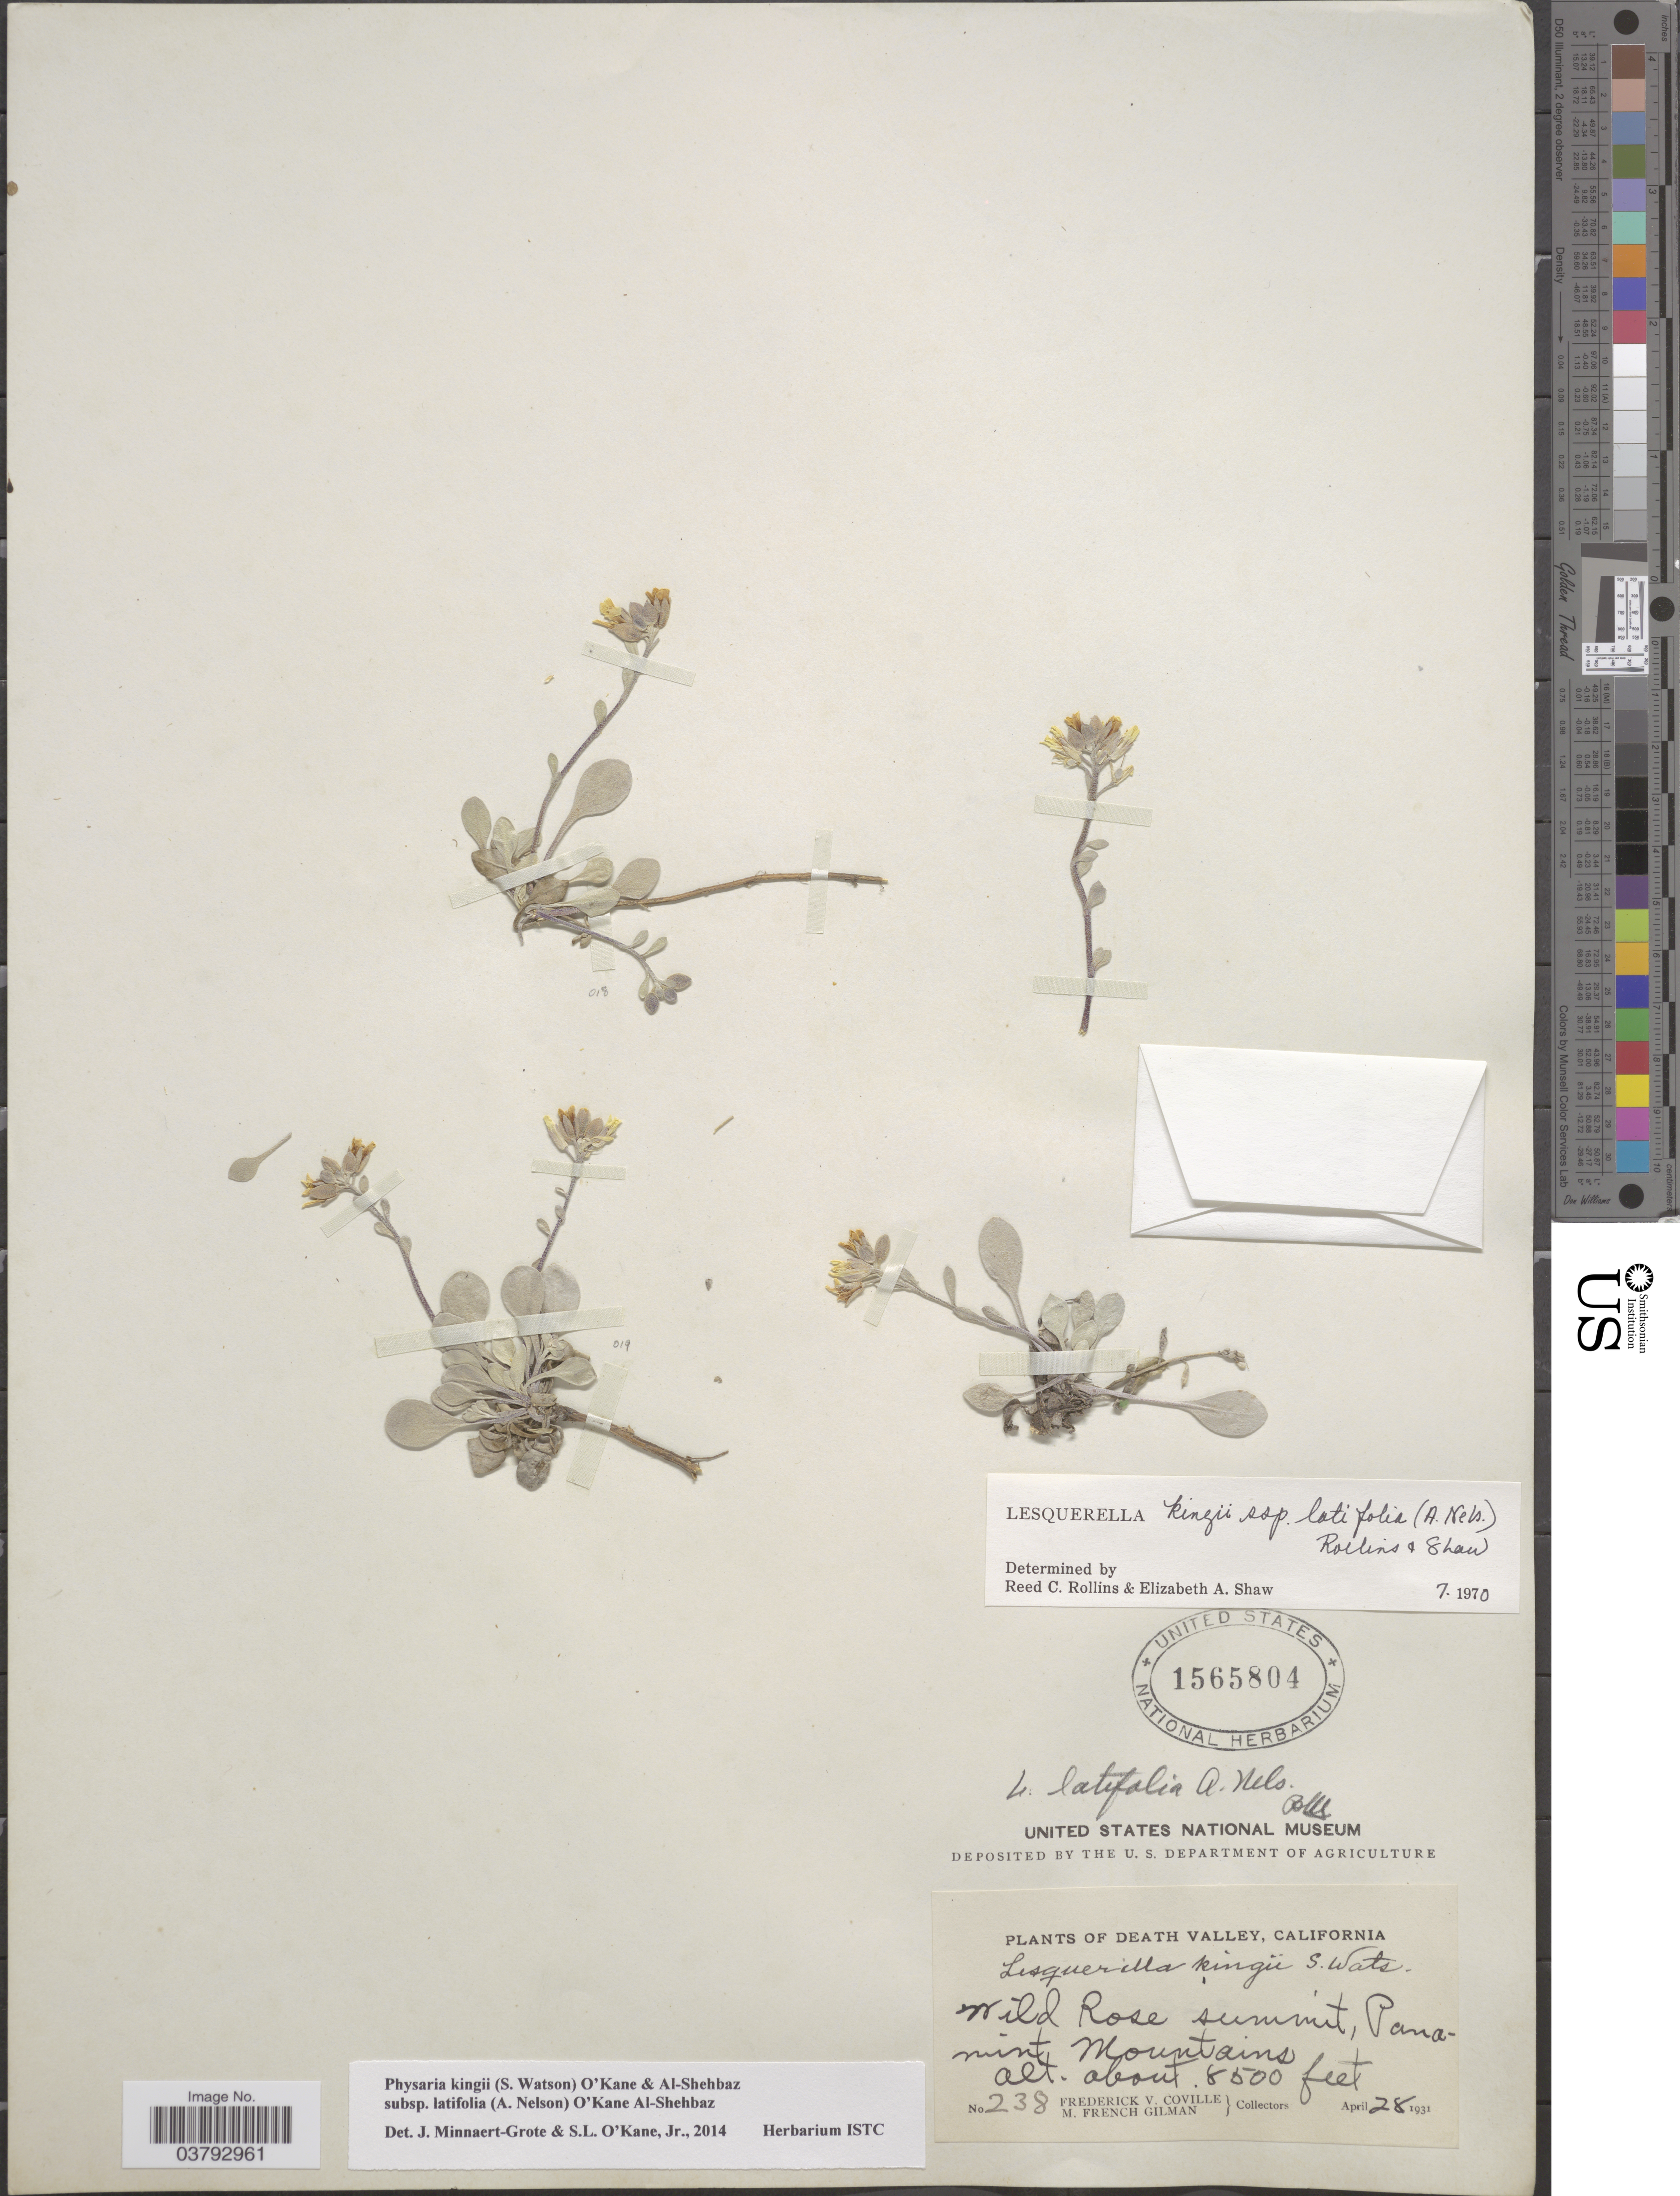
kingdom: Plantae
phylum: Tracheophyta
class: Magnoliopsida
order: Brassicales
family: Brassicaceae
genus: Physaria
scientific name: Physaria kingii subsp. latifolia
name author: (A. Nelson) O'Kane & Al-Shehbaz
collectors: F. V. Coville & M. F. Gilman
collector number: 238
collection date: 1931-04-28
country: United States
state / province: California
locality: Death Valley. Wild Rose summit, Panamint Mountains.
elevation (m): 2591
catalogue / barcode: US 1565804